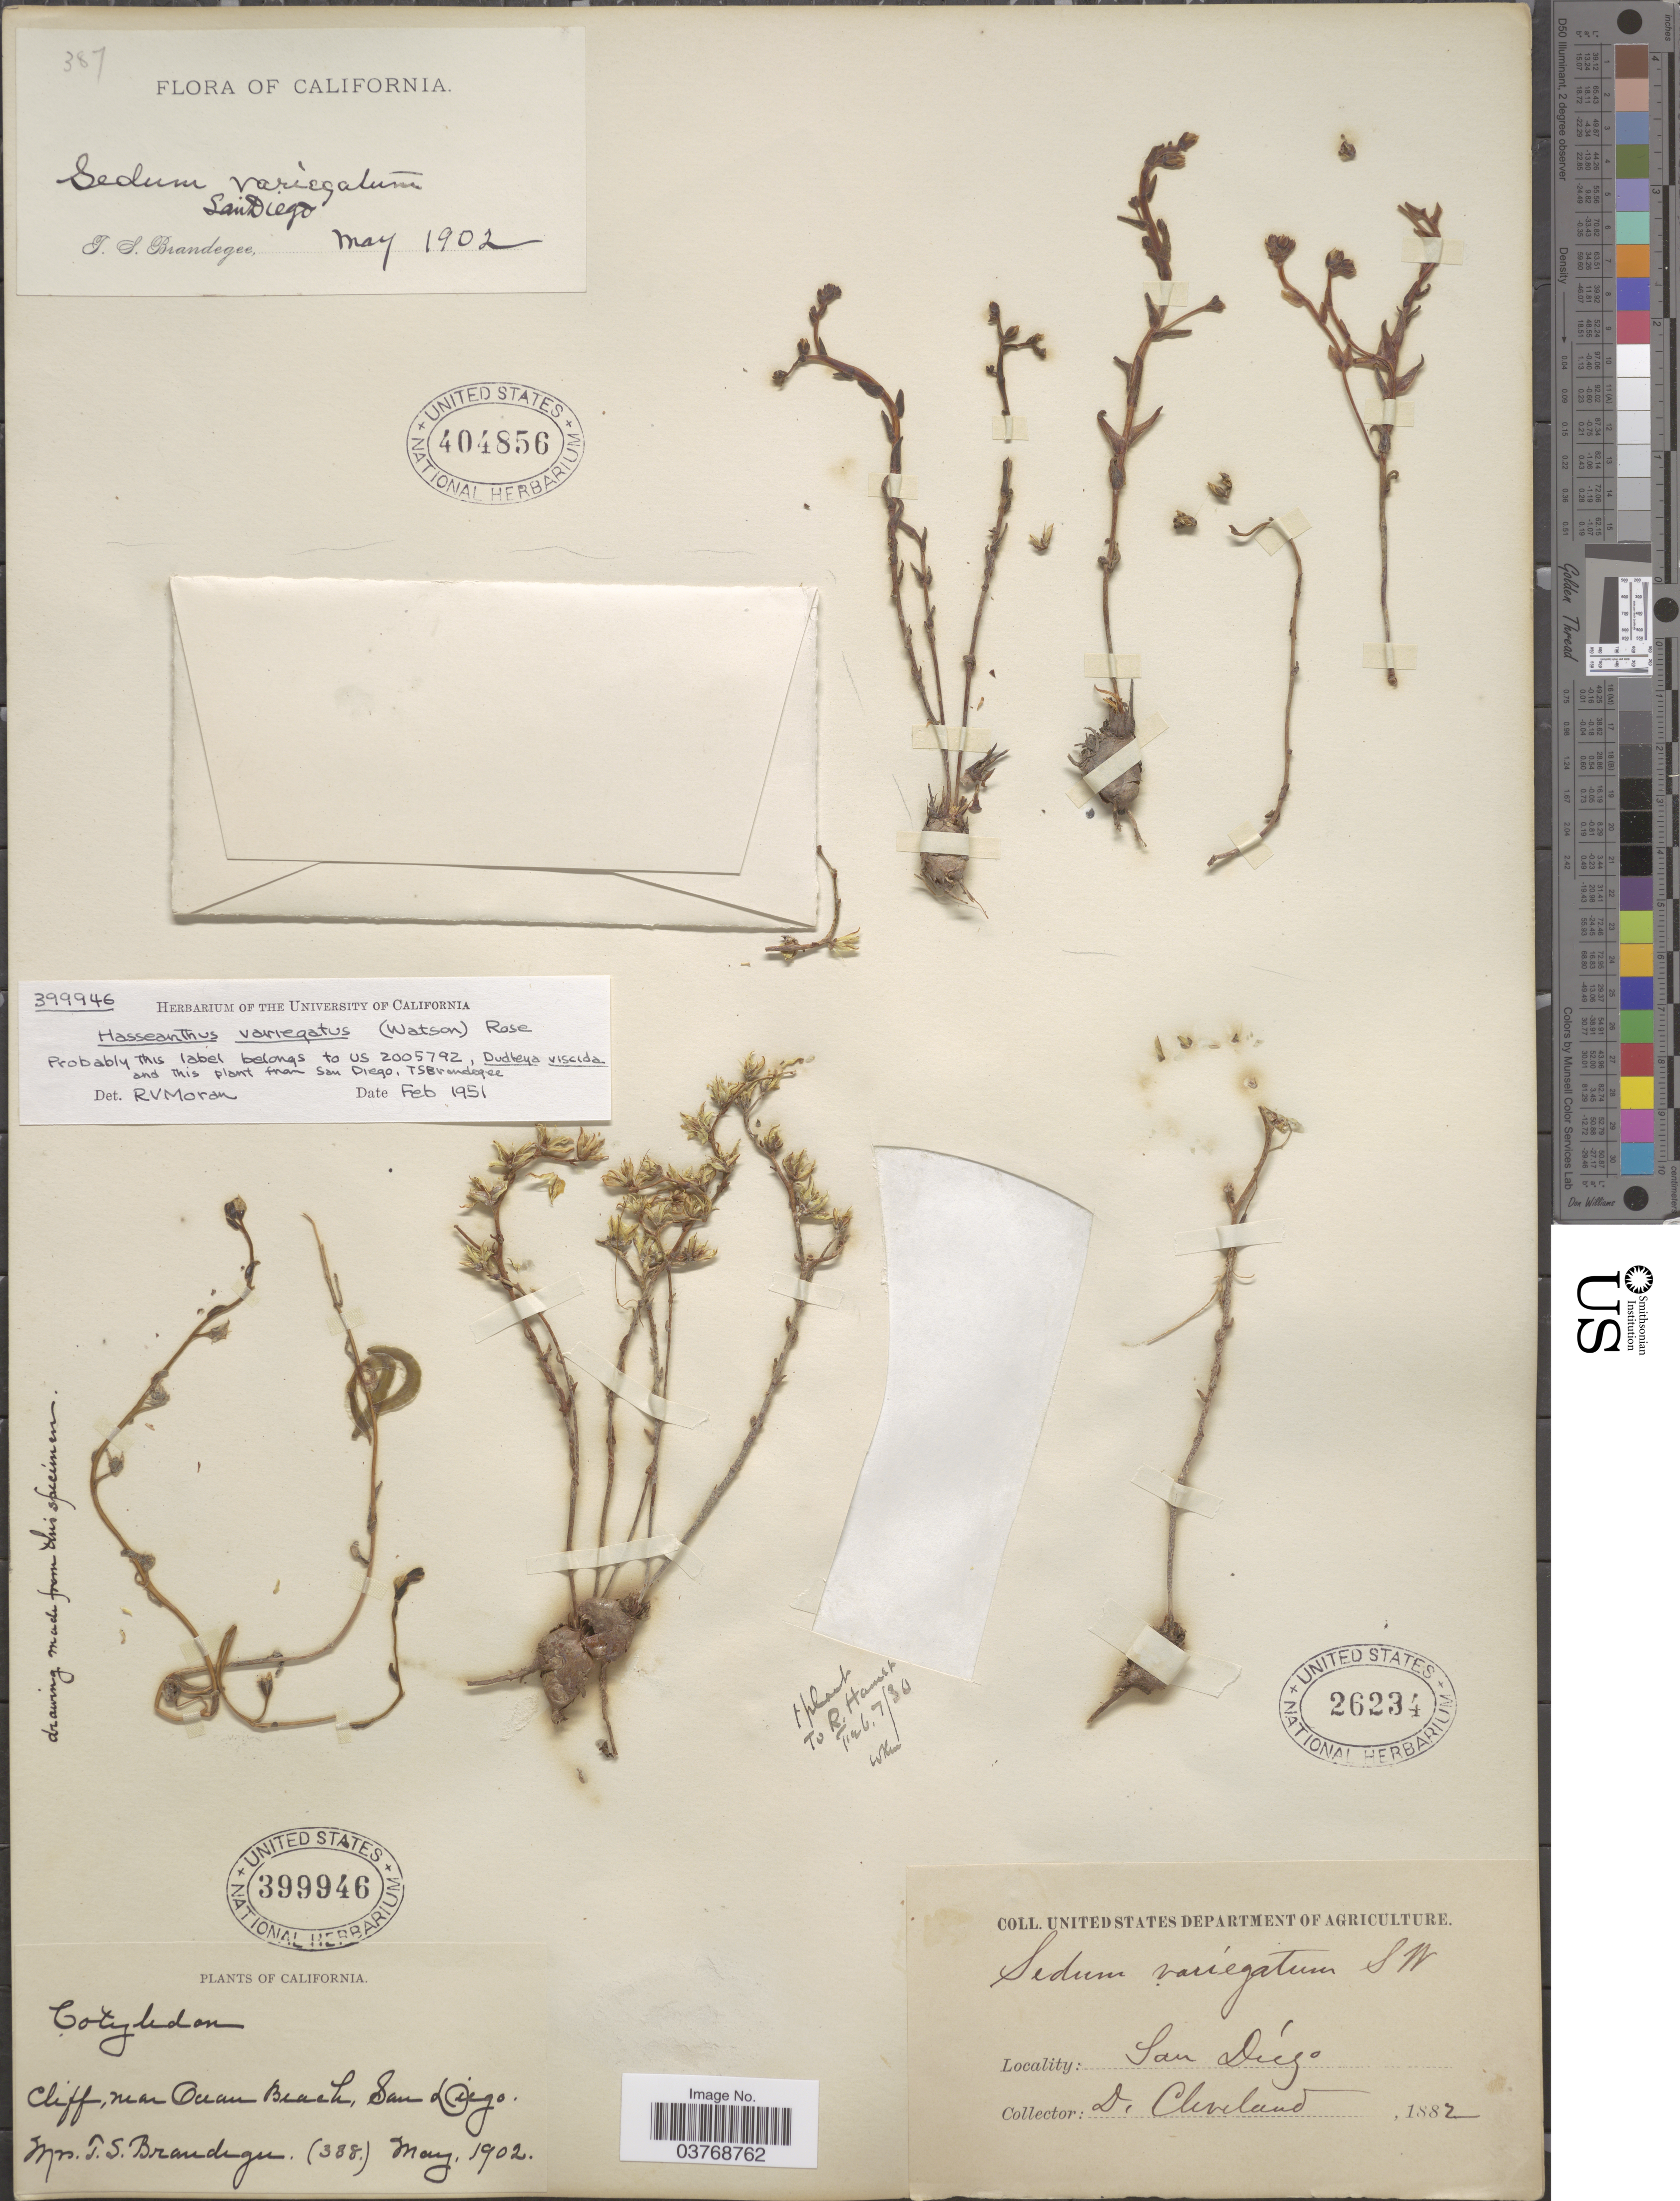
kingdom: Plantae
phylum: Tracheophyta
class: Magnoliopsida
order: Saxifragales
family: Crassulaceae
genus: Dudleya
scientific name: Dudleya variegata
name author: (S. Watson) Moran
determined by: Strong, Mark T., (BOT), Smithsonian Institution - National Museum of Natural History (UNITED STATES)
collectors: M. K. Brandegee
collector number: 388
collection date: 1902-05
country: United States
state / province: California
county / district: San Diego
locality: Cliff, near Ocean Beach, San Diego.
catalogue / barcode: US 399946-2